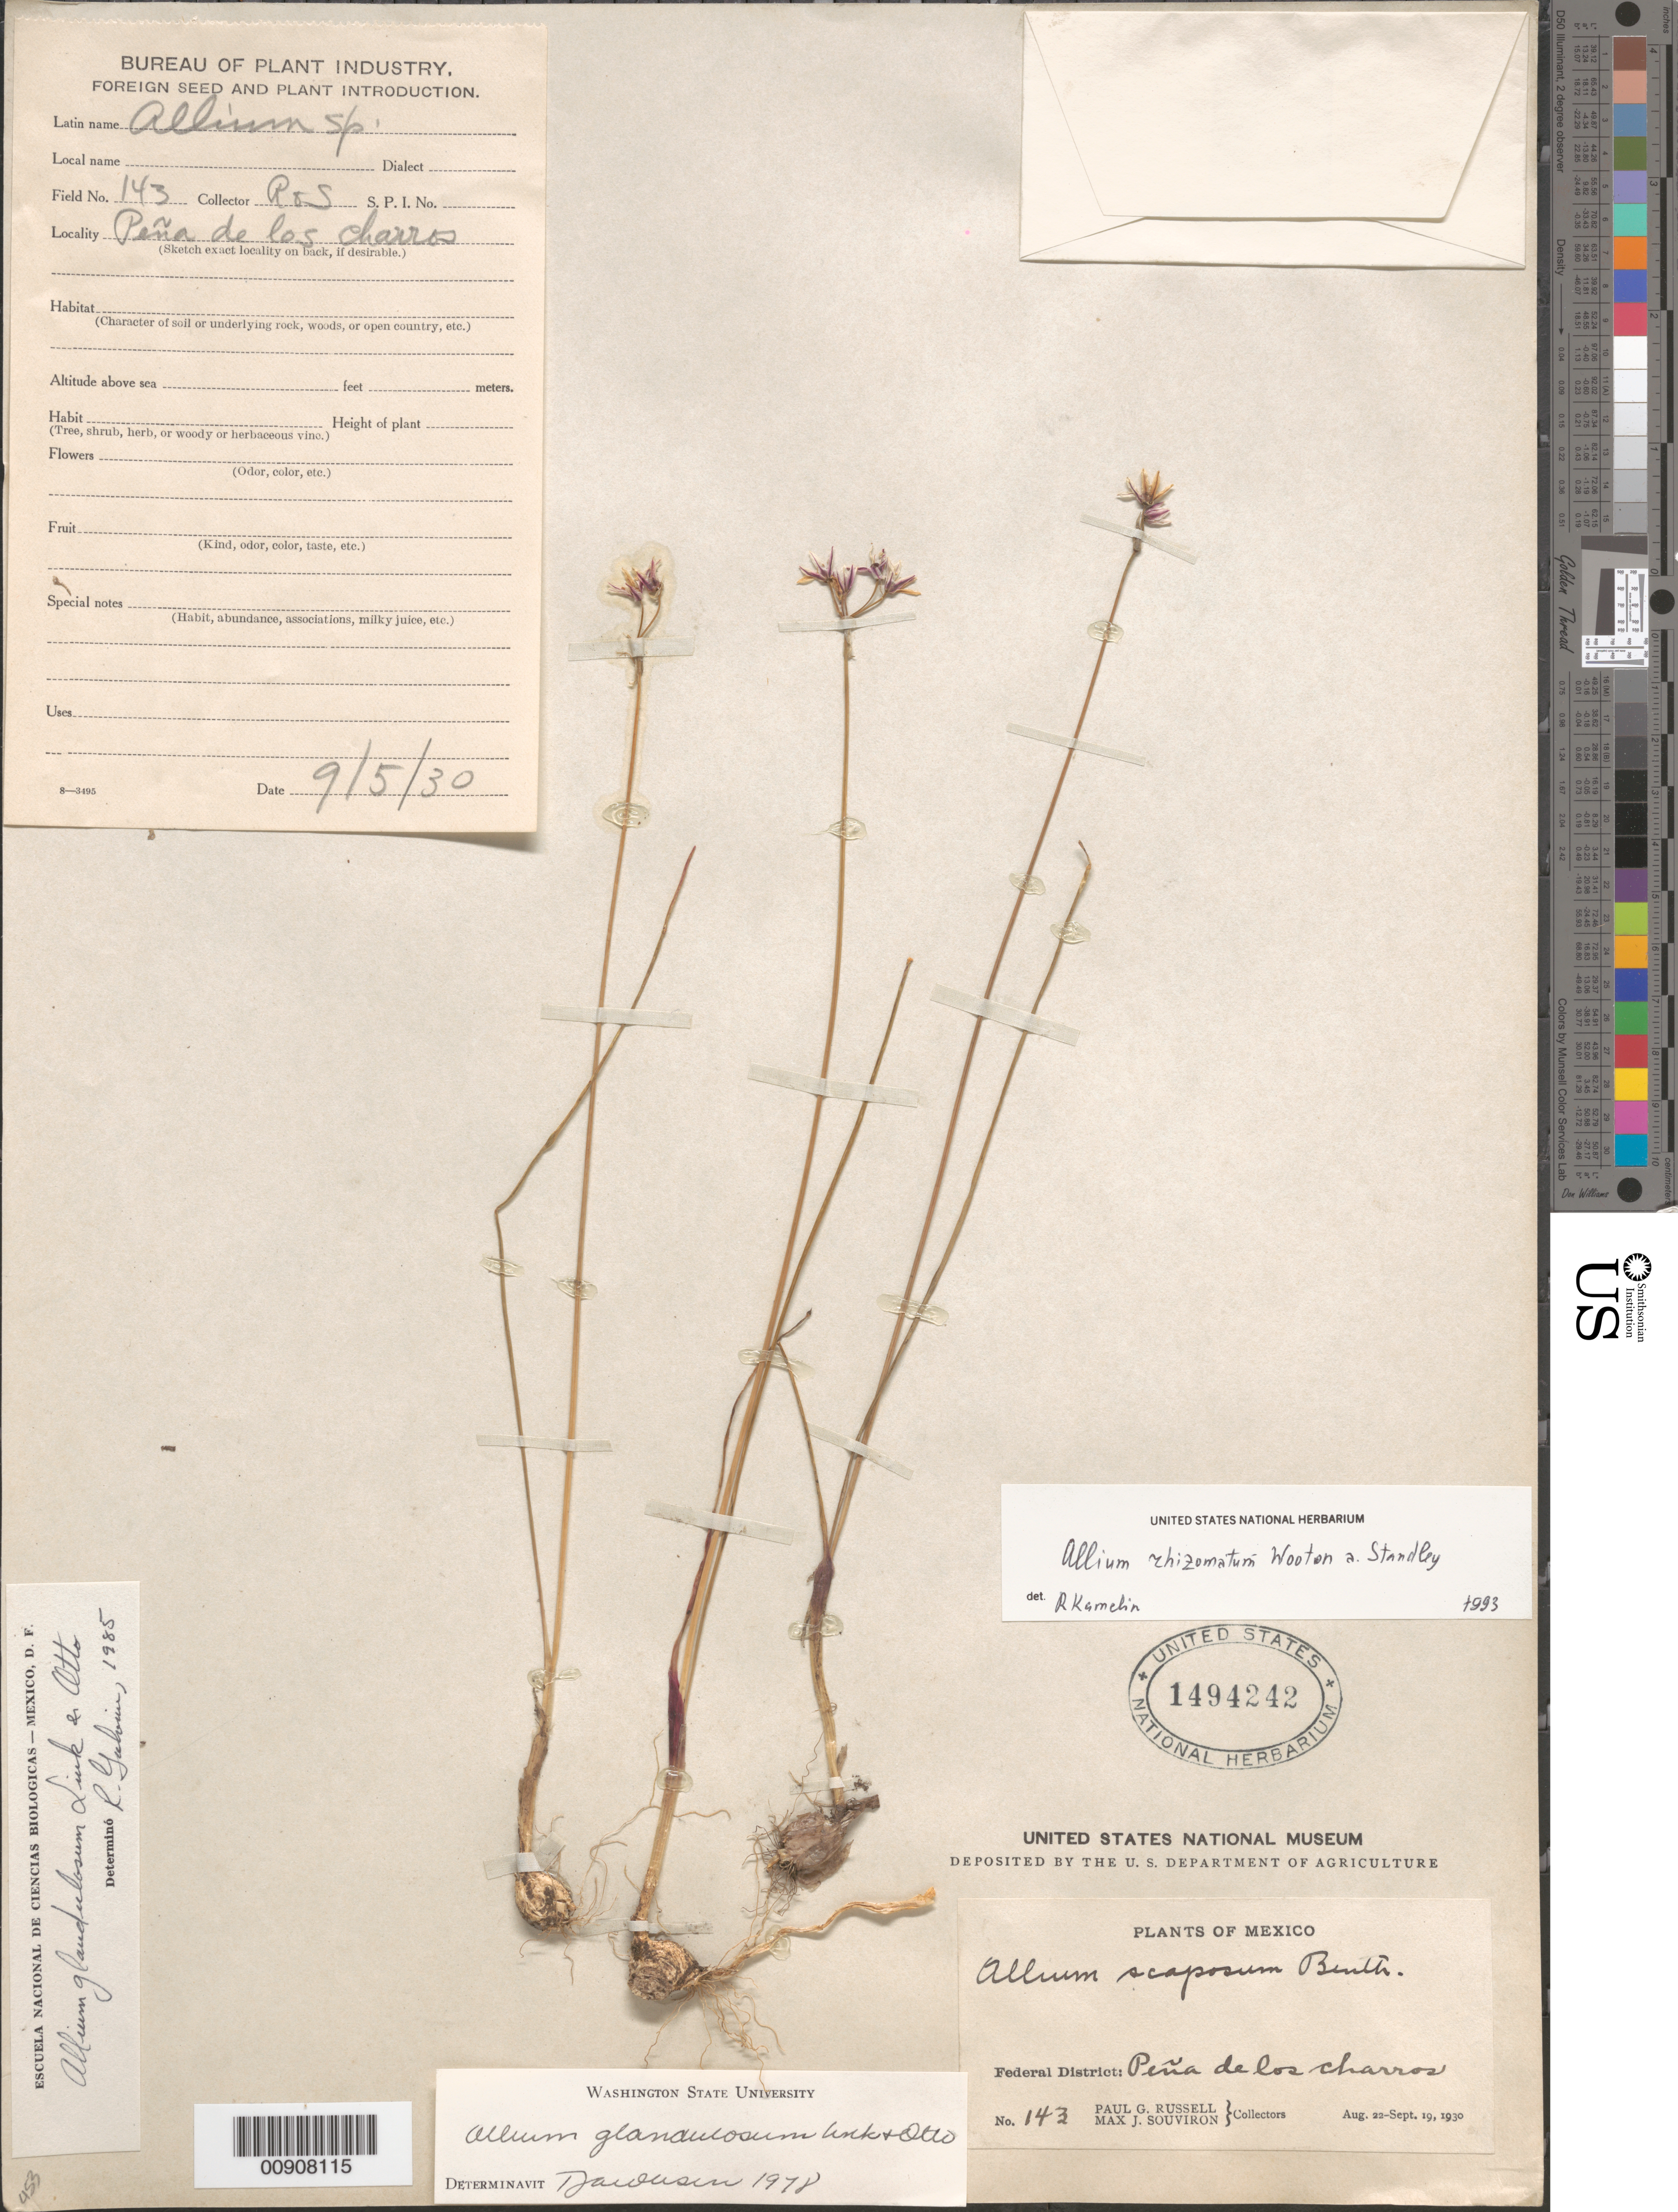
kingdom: Plantae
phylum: Tracheophyta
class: Liliopsida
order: Asparagales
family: Amaryllidaceae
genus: Allium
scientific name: Allium rhizomatum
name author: Wooton & Standl.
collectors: P. G. Russell & M. J. Souviron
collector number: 143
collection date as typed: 05 Sep 1930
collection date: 1930-09-05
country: Mexico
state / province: Distrito Federal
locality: Peña de los Charros.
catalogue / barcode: US 1494242